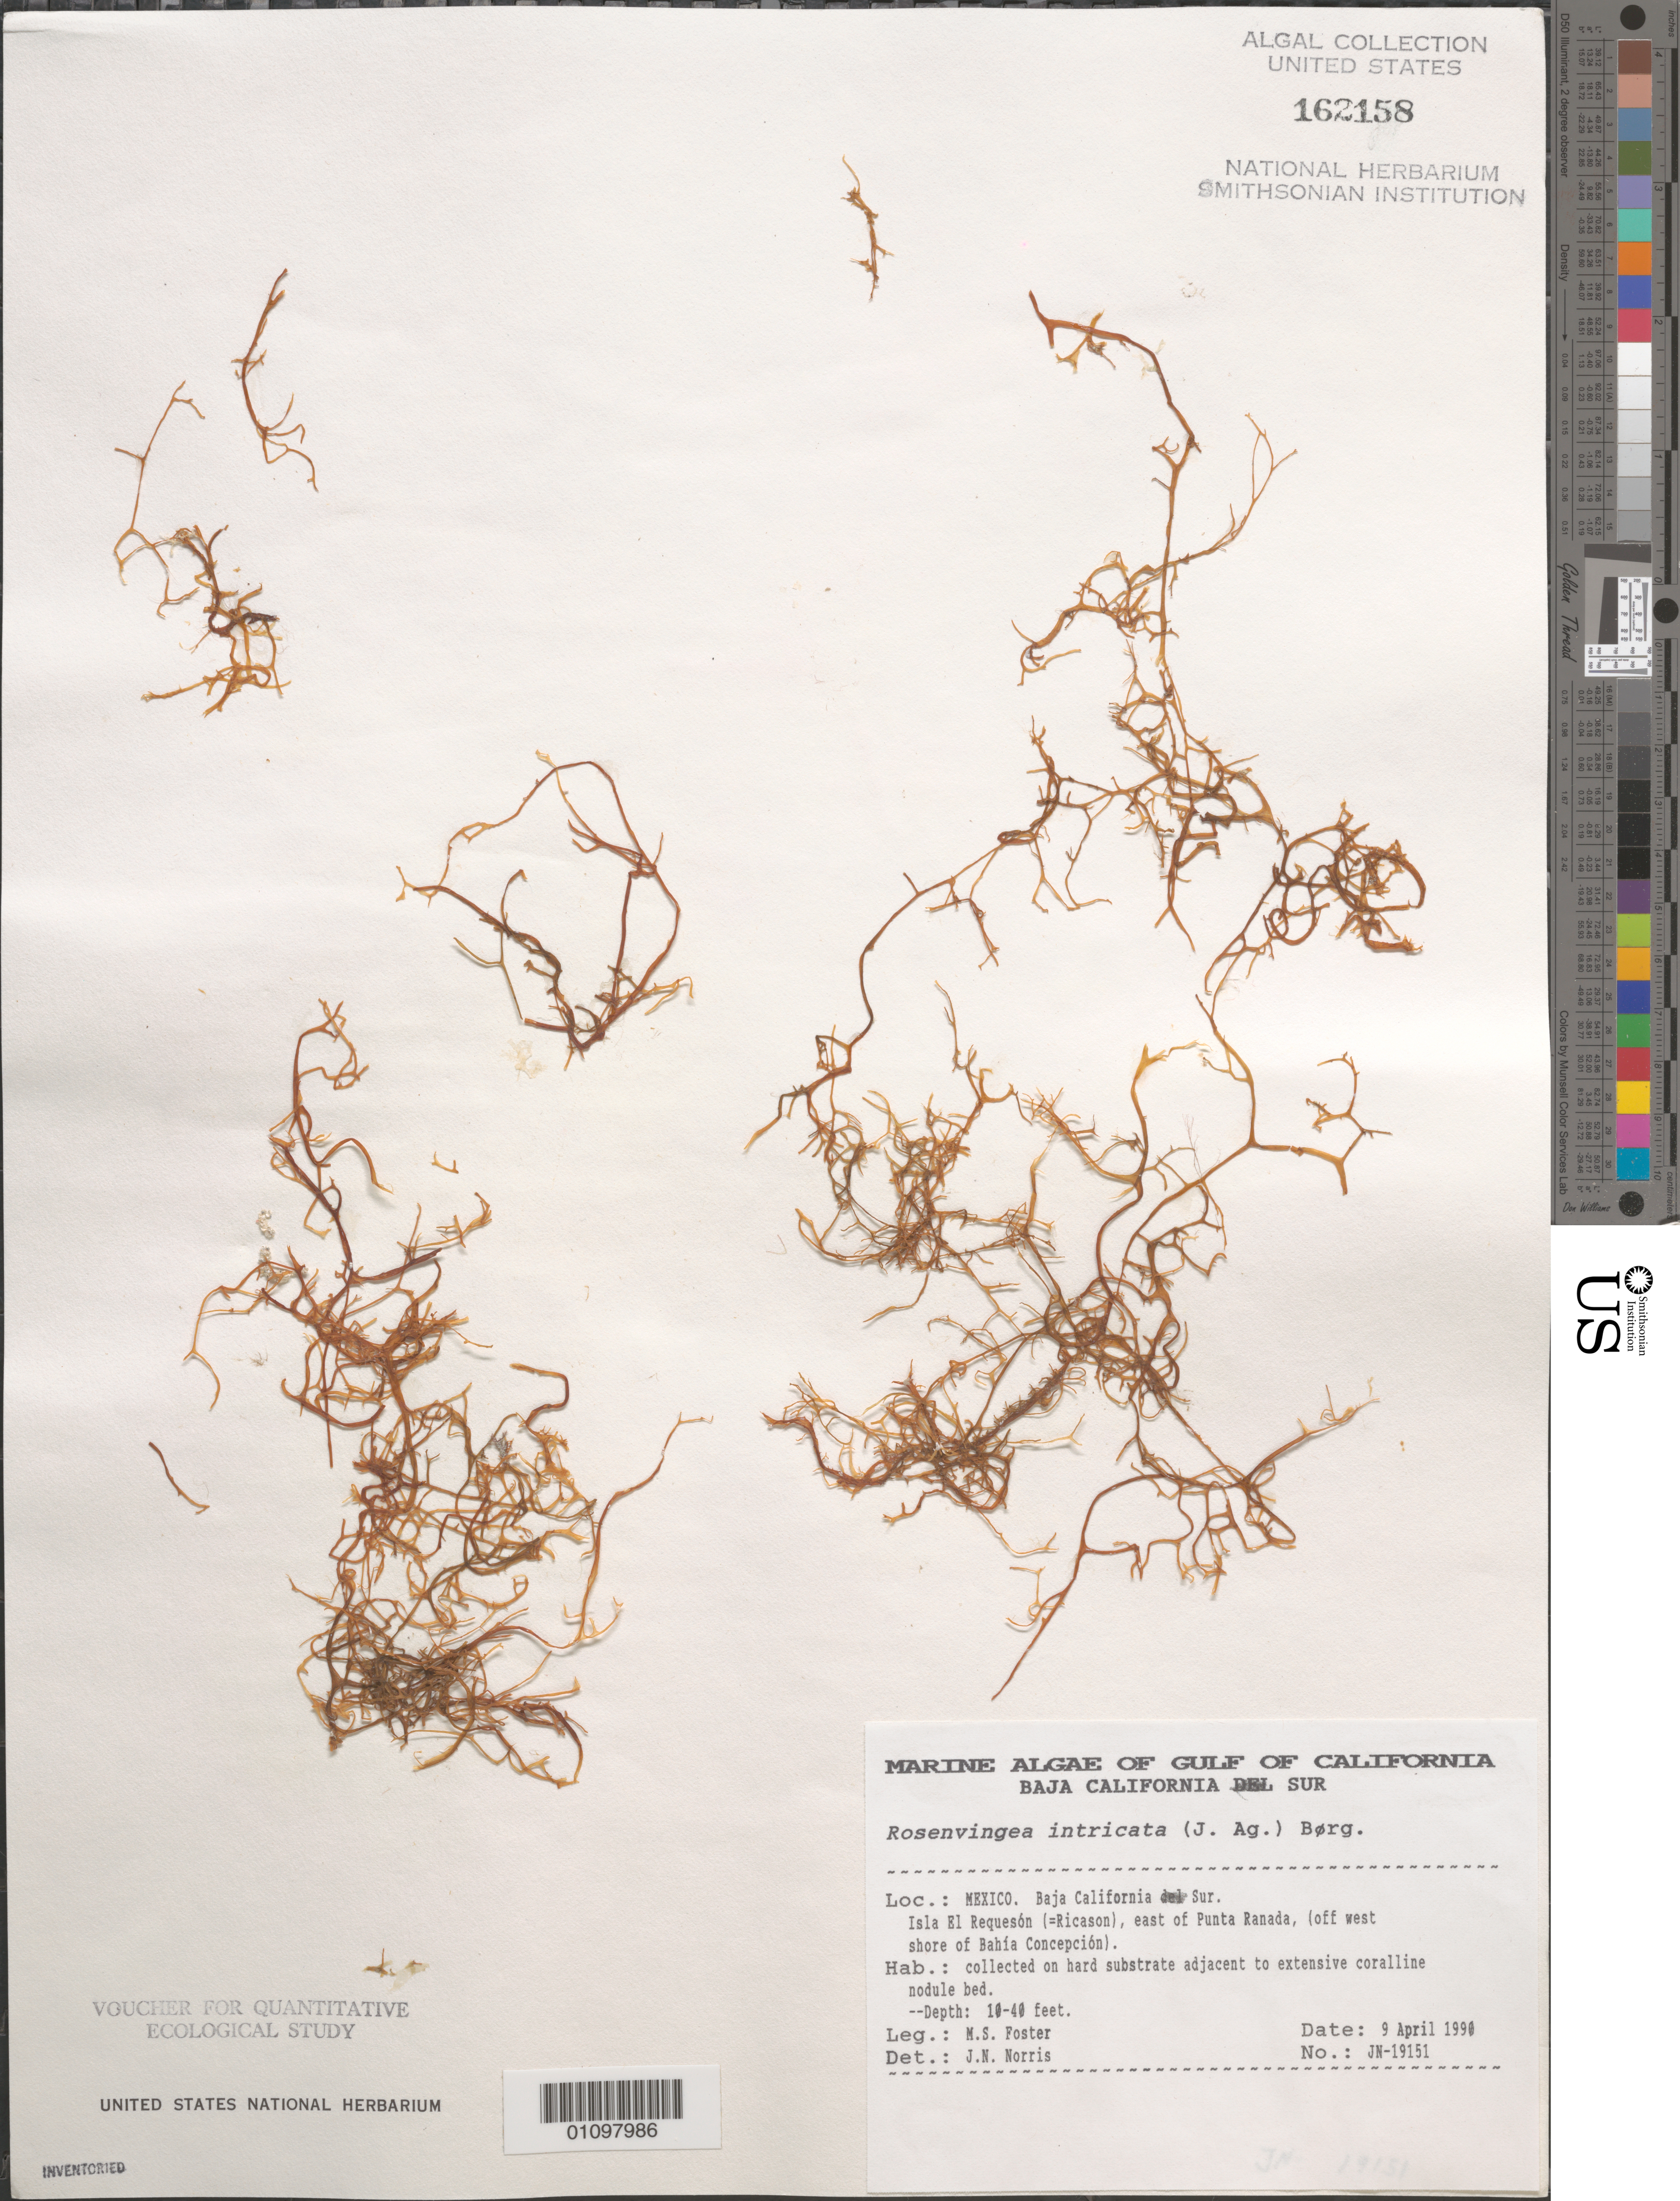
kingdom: Chromista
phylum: Ochrophyta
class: Phaeophyceae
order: Scytosiphonales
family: Scytosiphonaceae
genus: Rosenvingea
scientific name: Rosenvingea endiviifolia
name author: (Martius) M.J. Wynne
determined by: Algae name updating Project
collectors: M. Foster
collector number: JN-19151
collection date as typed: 09 Apr 1990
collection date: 1990-04-09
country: México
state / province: Baja California Sur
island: Isla El Requeson (Ricason)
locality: East of Punta Ranada, off west shore of Bahia Concepcion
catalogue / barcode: US 162158